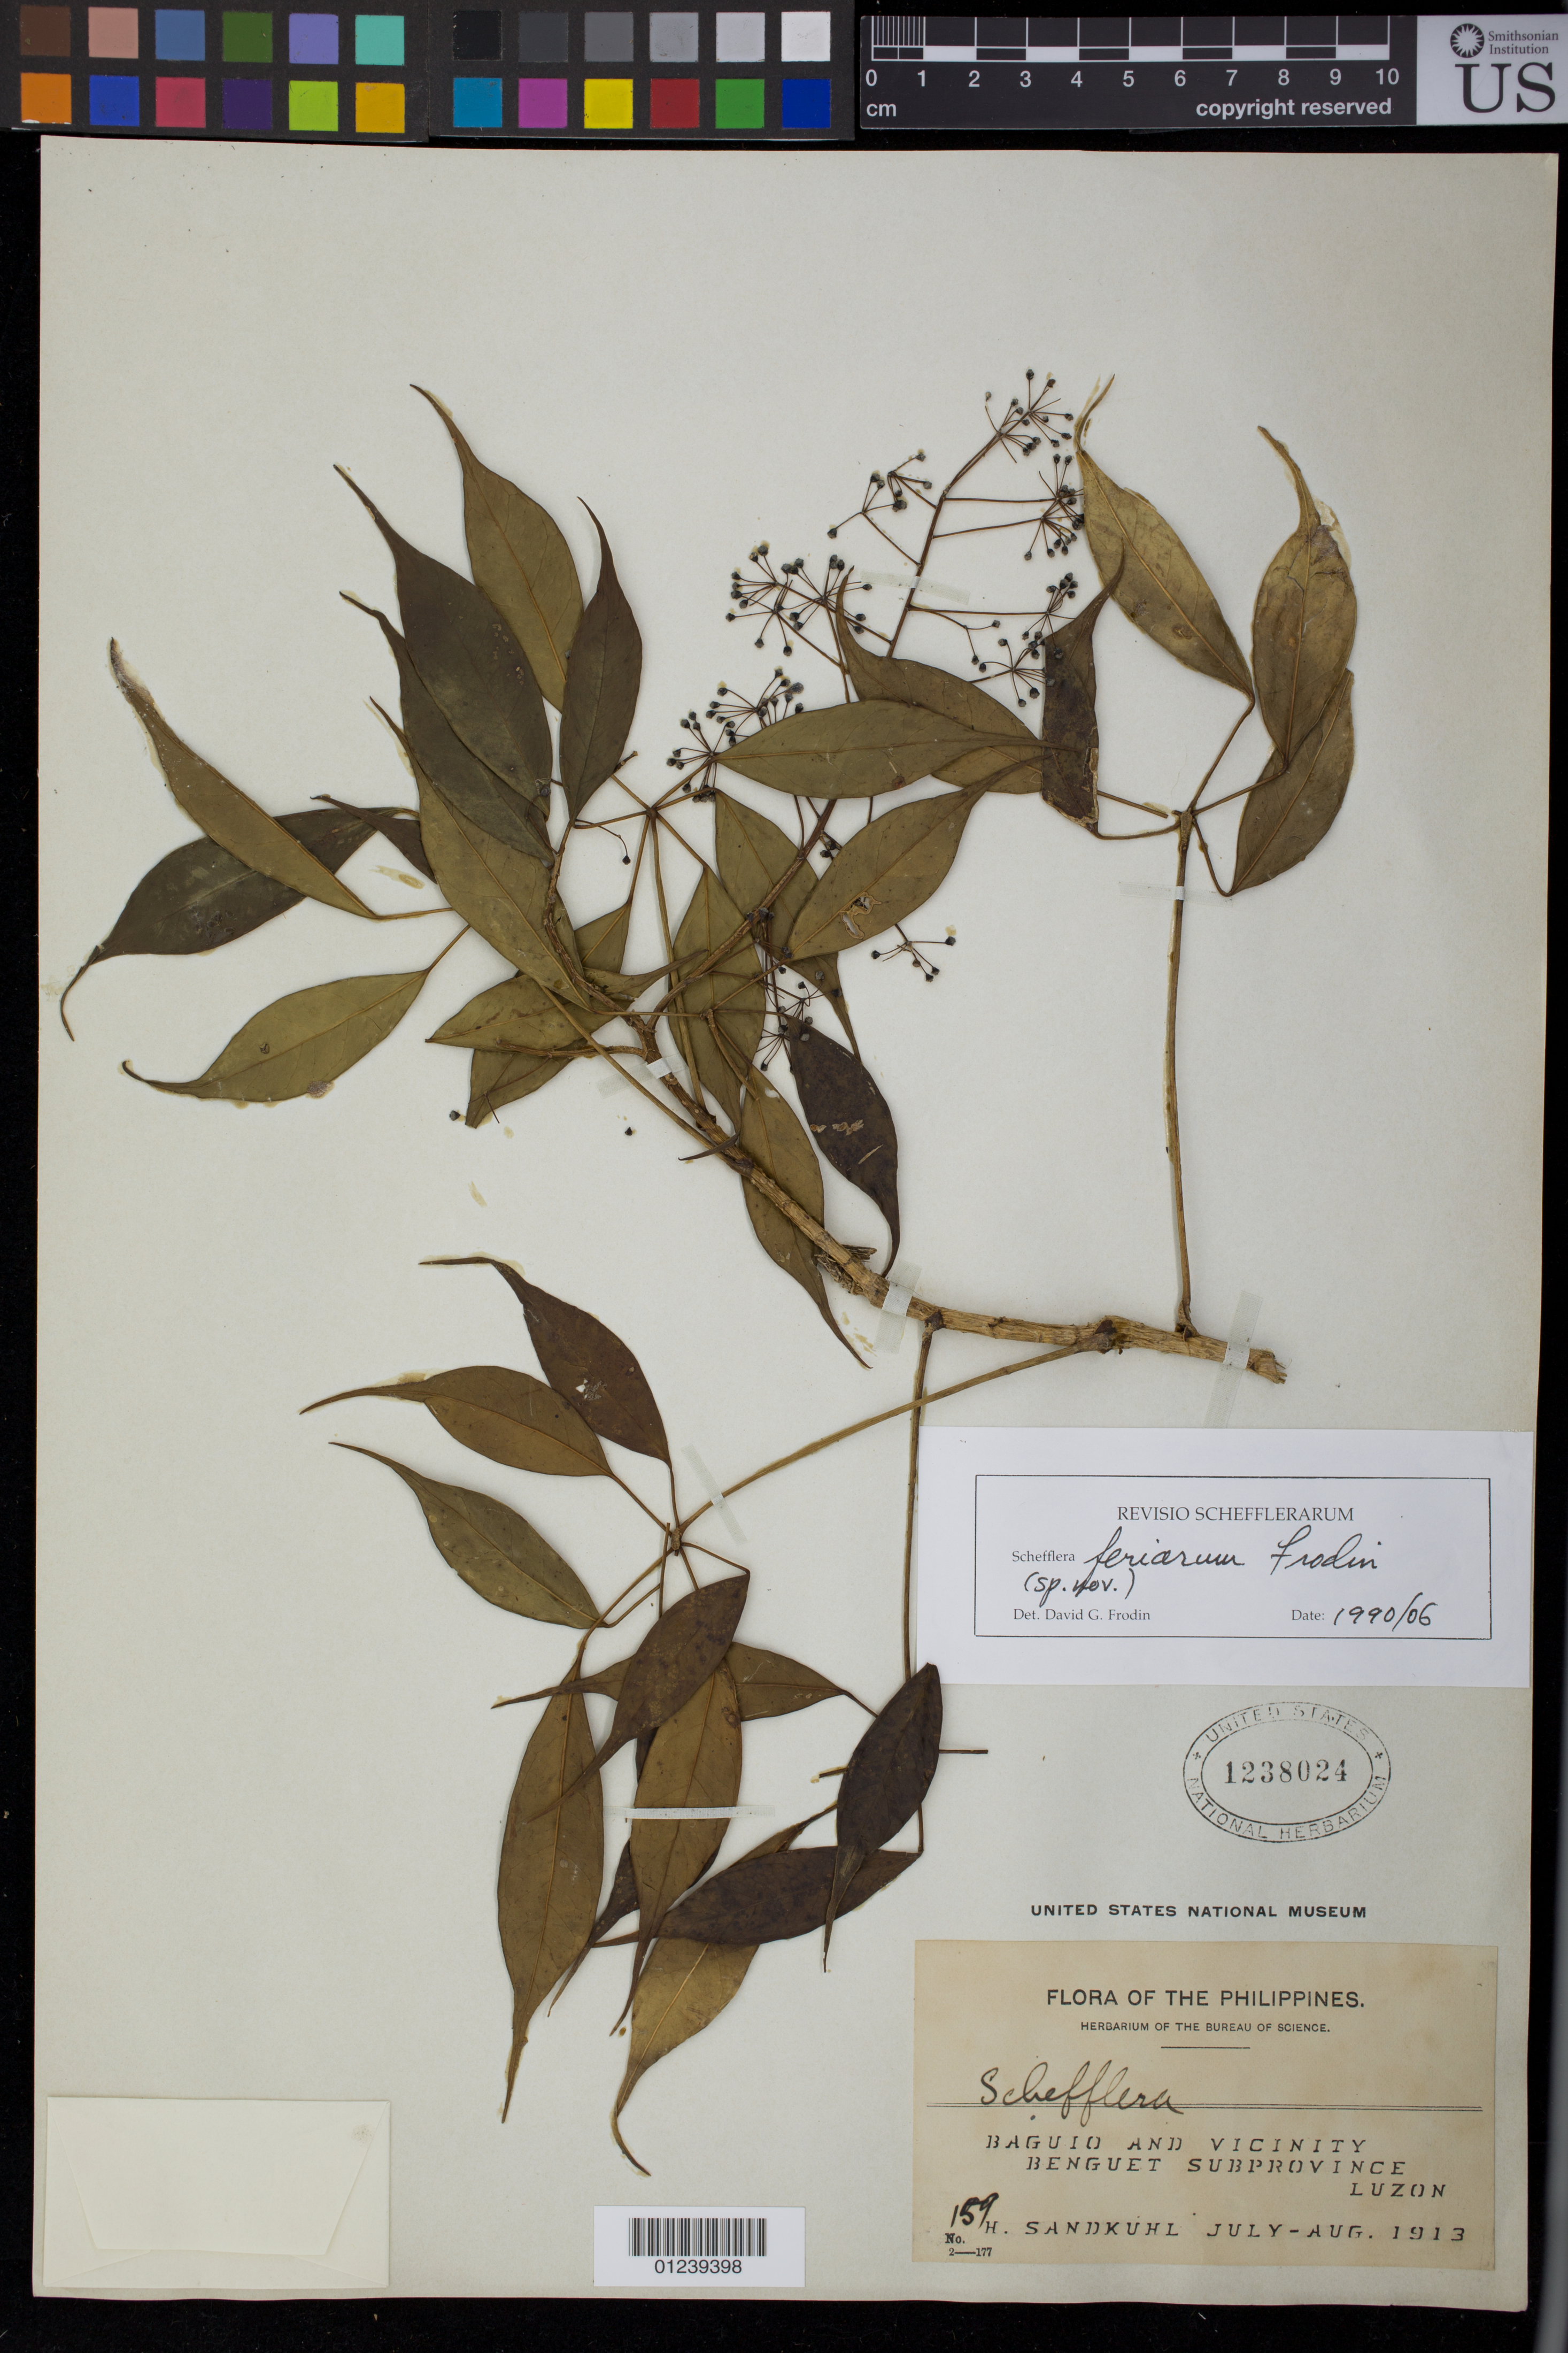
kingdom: Plantae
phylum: Tracheophyta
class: Magnoliopsida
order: Apiales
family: Araliaceae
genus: Schefflera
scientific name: Schefflera feriarum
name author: Frodin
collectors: H. Sandkuhl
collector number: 159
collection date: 1913-07/1913-08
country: Philippines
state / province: Cordillera (Administrative Region)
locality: Baguio and vicinity, Benguet Subprovince, Luzon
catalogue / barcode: US 1238024